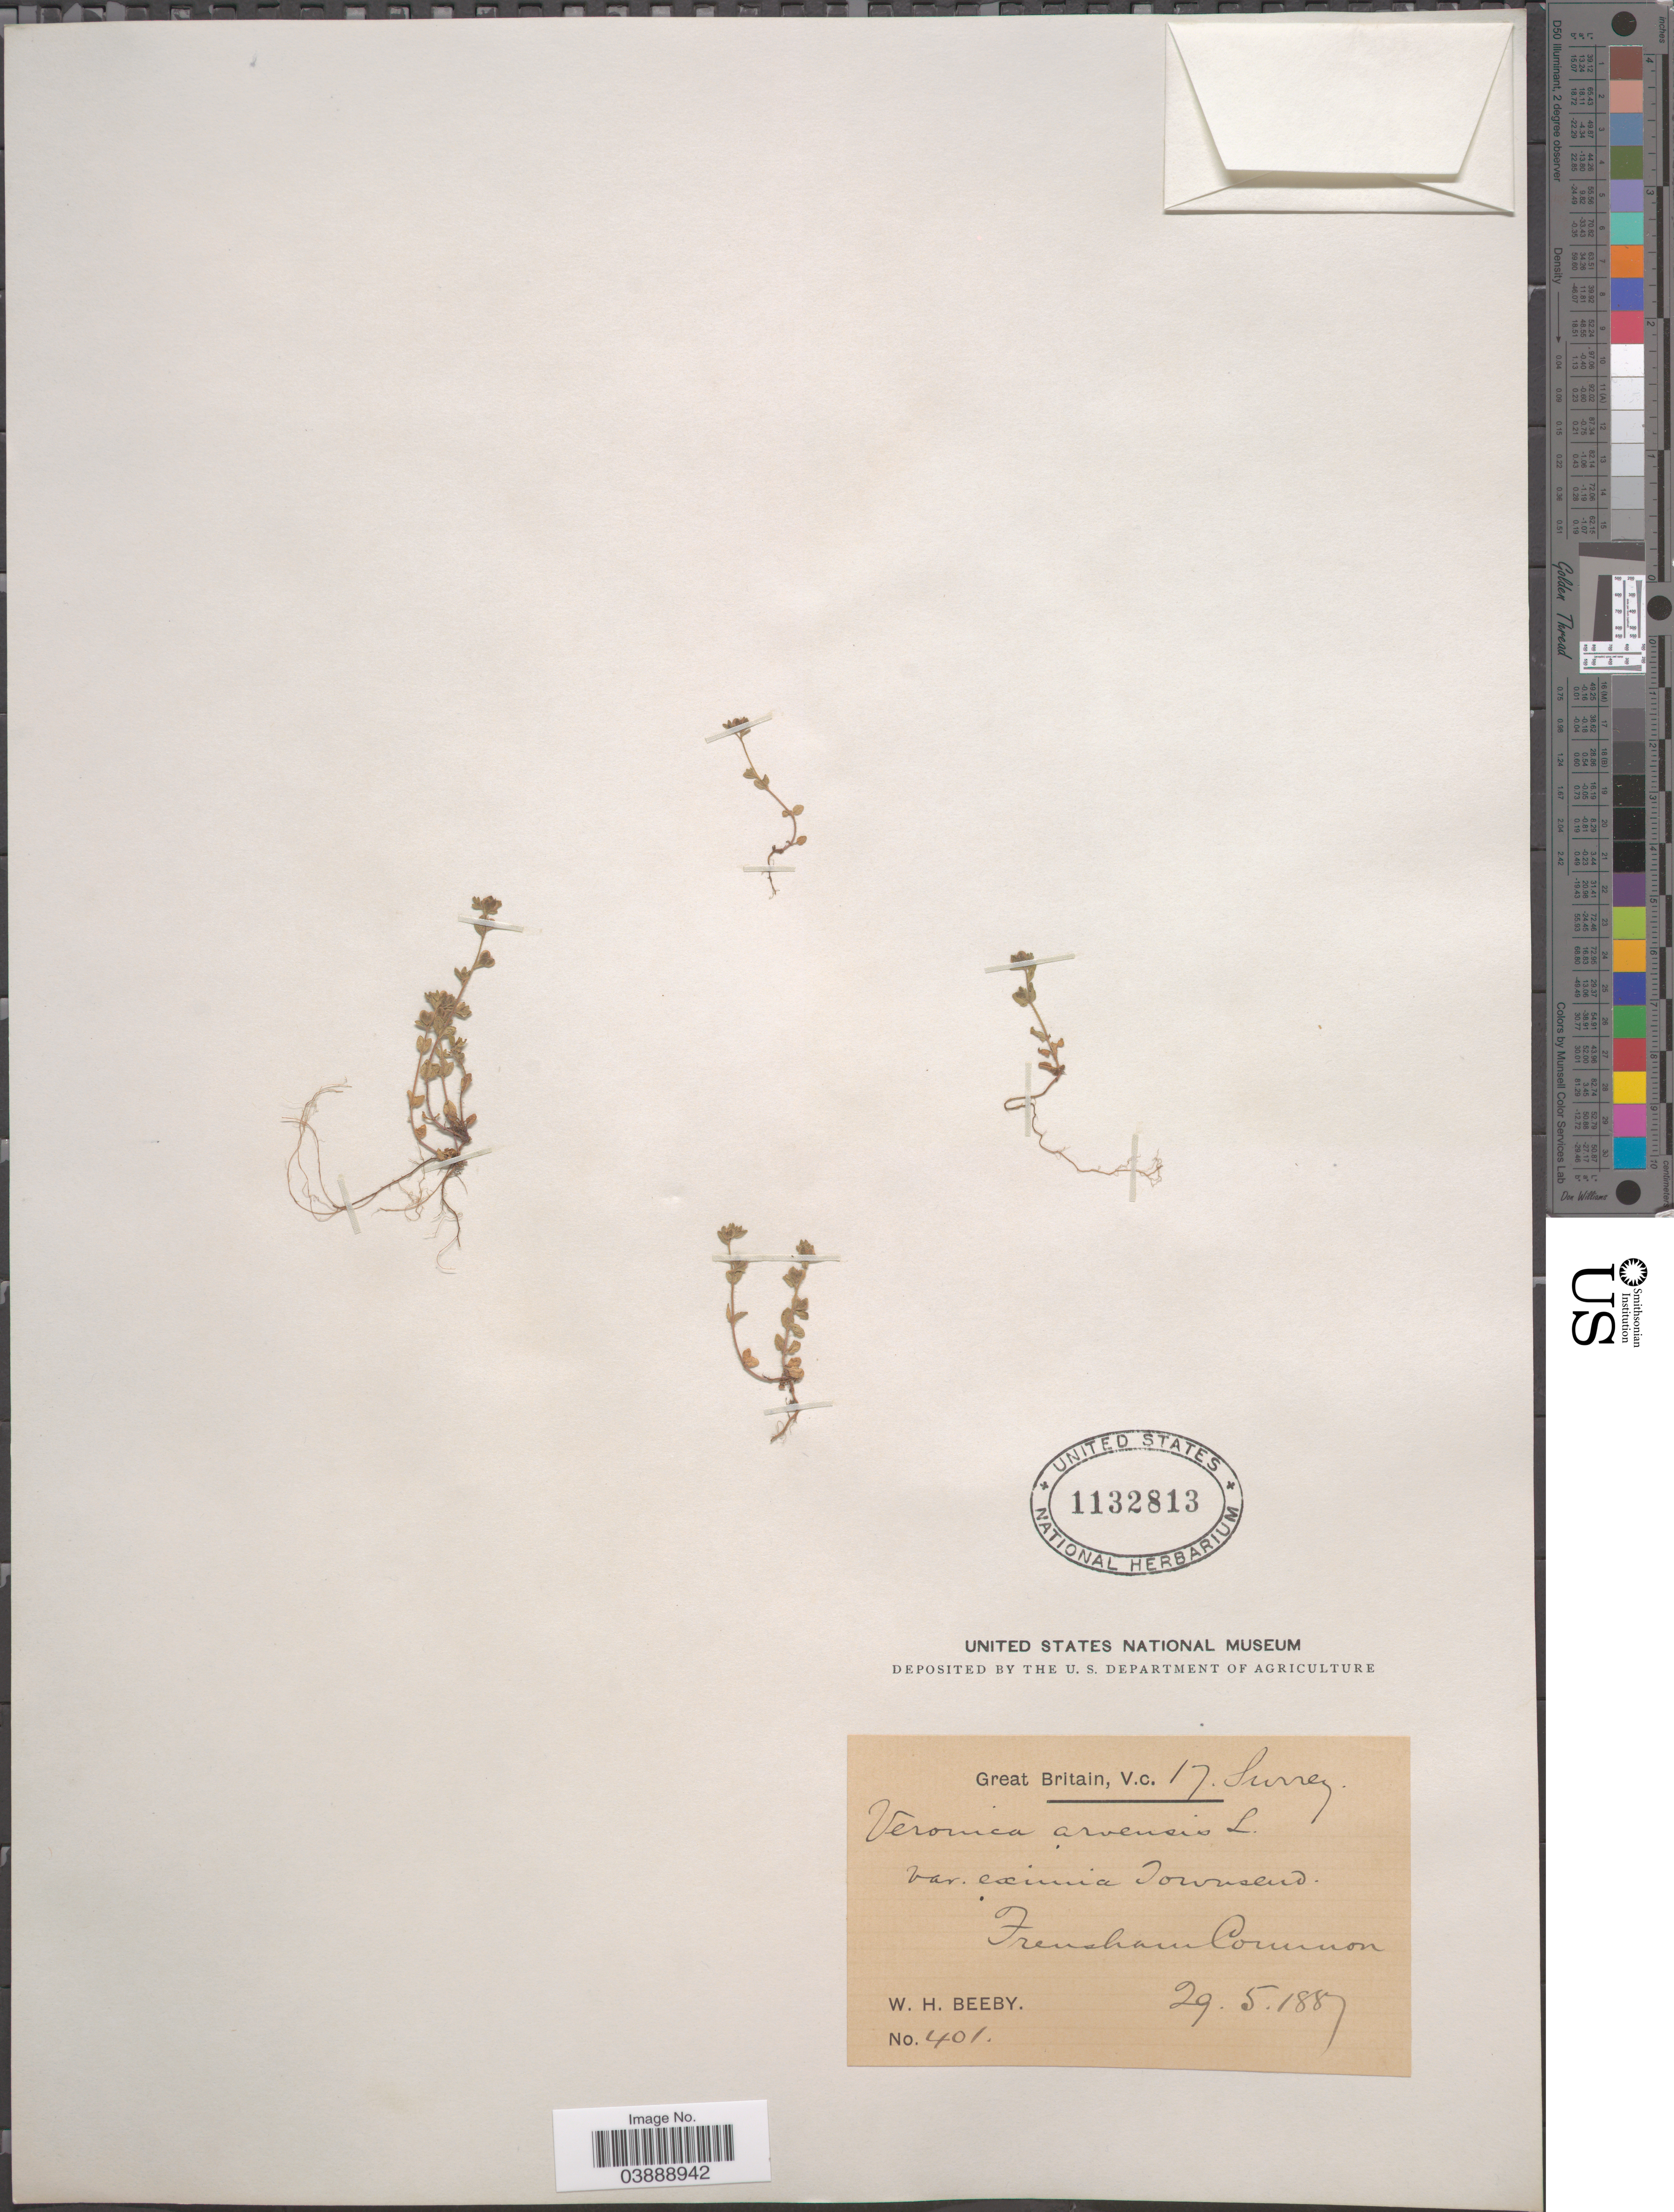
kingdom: Plantae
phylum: Tracheophyta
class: Magnoliopsida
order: Lamiales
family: Plantaginaceae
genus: Veronica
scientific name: Veronica arvensis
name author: L.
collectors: W. Beeby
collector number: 401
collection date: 1887-05-29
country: United Kingdom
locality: Great Britain, V.c. 17 Surrey. Frensham.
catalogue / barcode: US 1132813